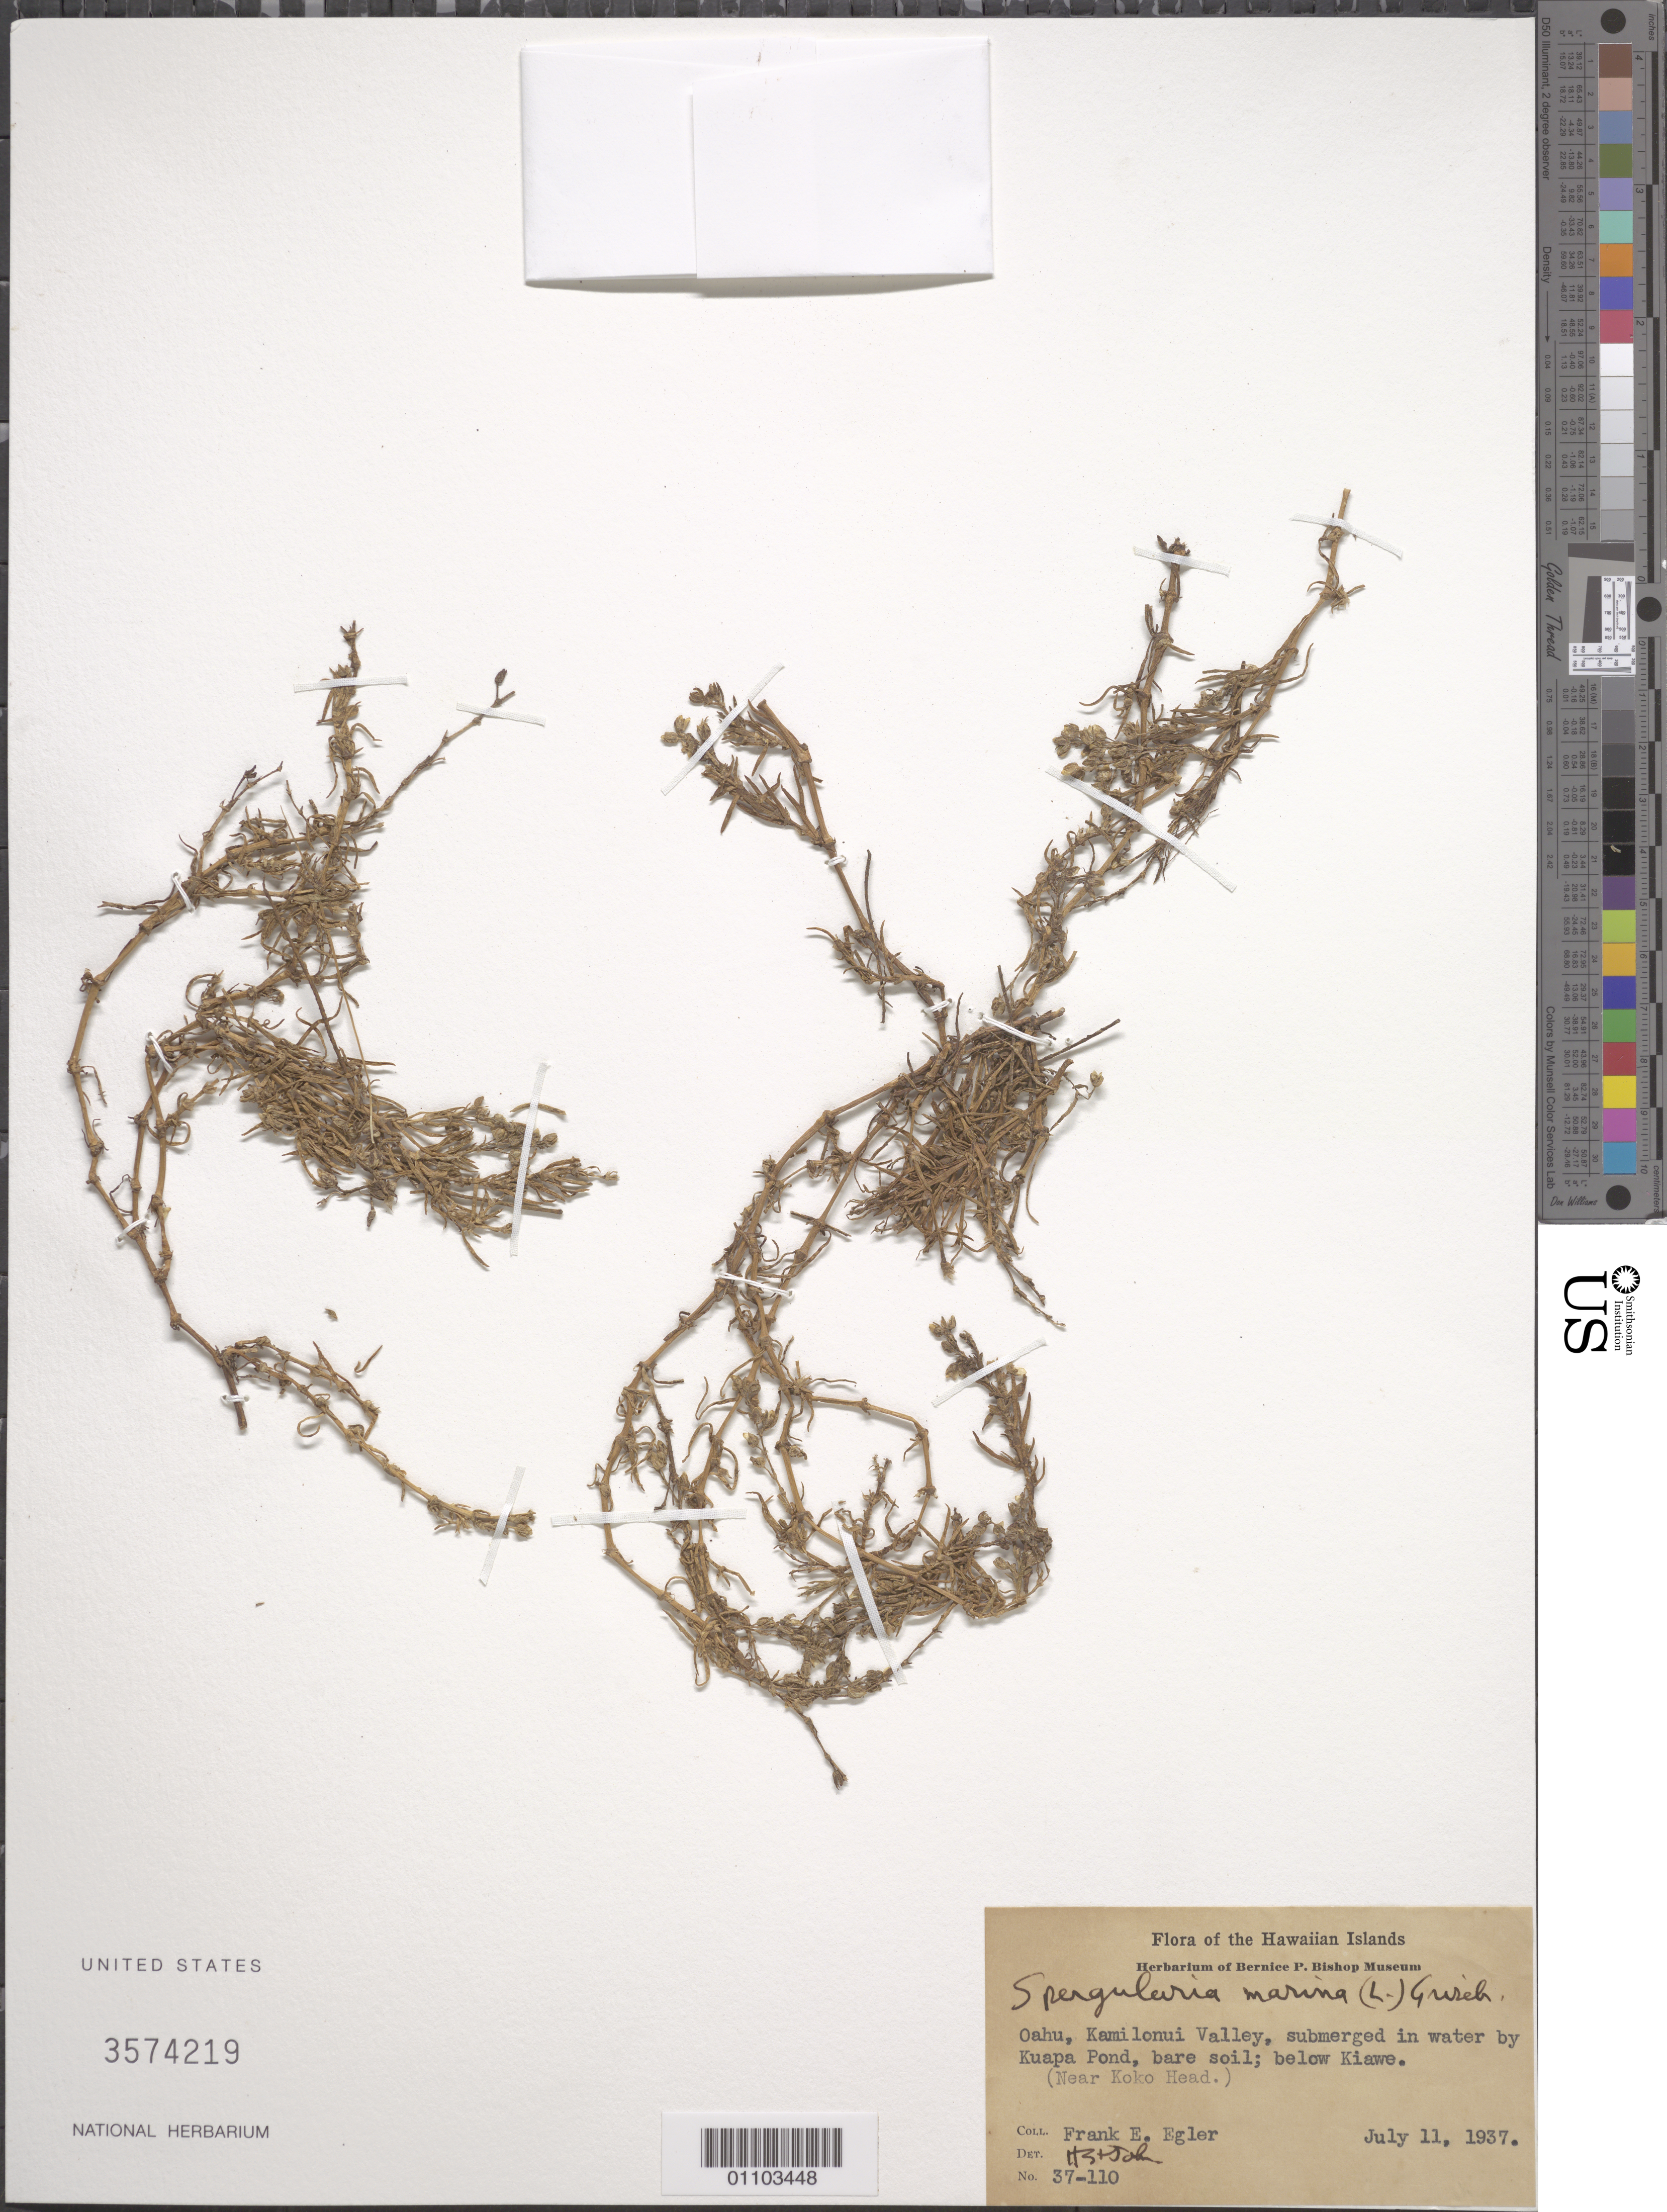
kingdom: Plantae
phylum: Tracheophyta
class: Magnoliopsida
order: Caryophyllales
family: Caryophyllaceae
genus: Spergularia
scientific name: Spergularia marina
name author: (L.) Griseb.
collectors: F. Egler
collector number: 37-110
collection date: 1937-07-11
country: United States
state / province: Hawaii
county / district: Honolulu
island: Oahu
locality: Kamilonui Valley, by Kuapa Pond, below Kiawe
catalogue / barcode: US 3574219